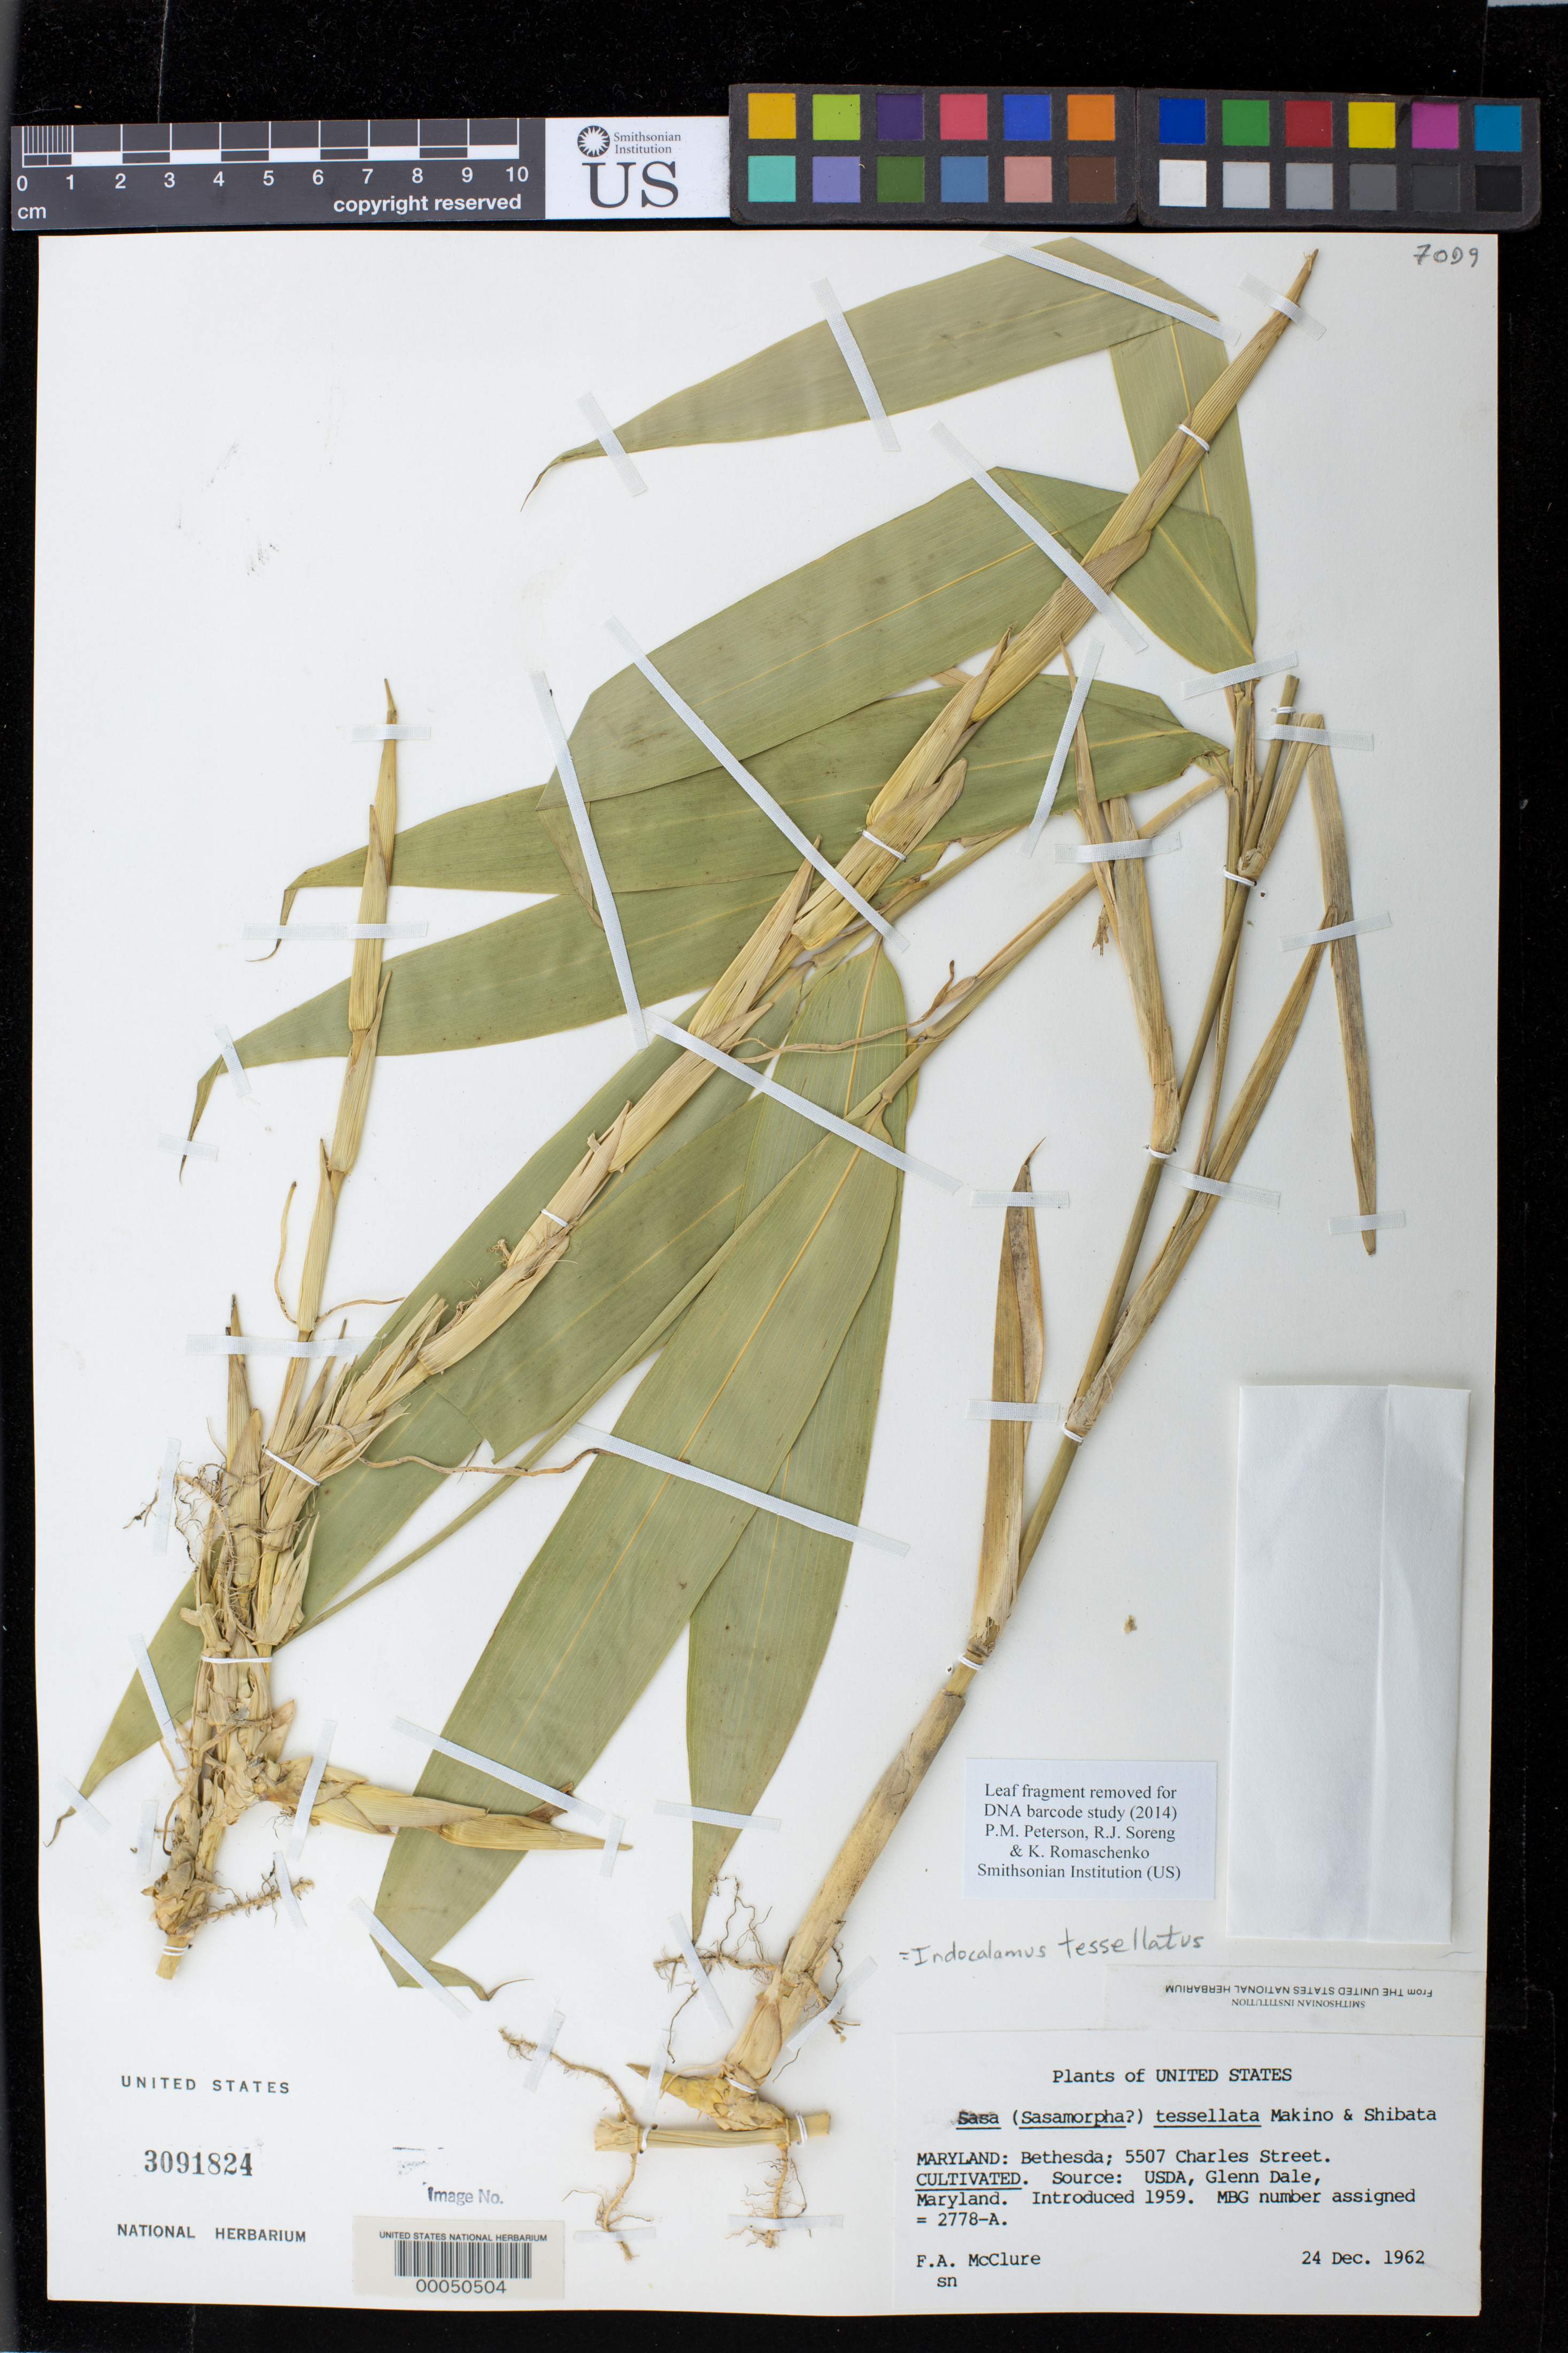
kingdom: Plantae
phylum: Tracheophyta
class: Liliopsida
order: Poales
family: Poaceae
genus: Indocalamus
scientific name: Indocalamus tessellatus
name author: (Munro) Keng f.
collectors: F. A. McClure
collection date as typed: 24 Dec 1962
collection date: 1962-12-24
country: United States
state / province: Maryland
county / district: Montgomery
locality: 5507 Charles Street, Bethesda (McClure's garden)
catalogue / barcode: US 3091824